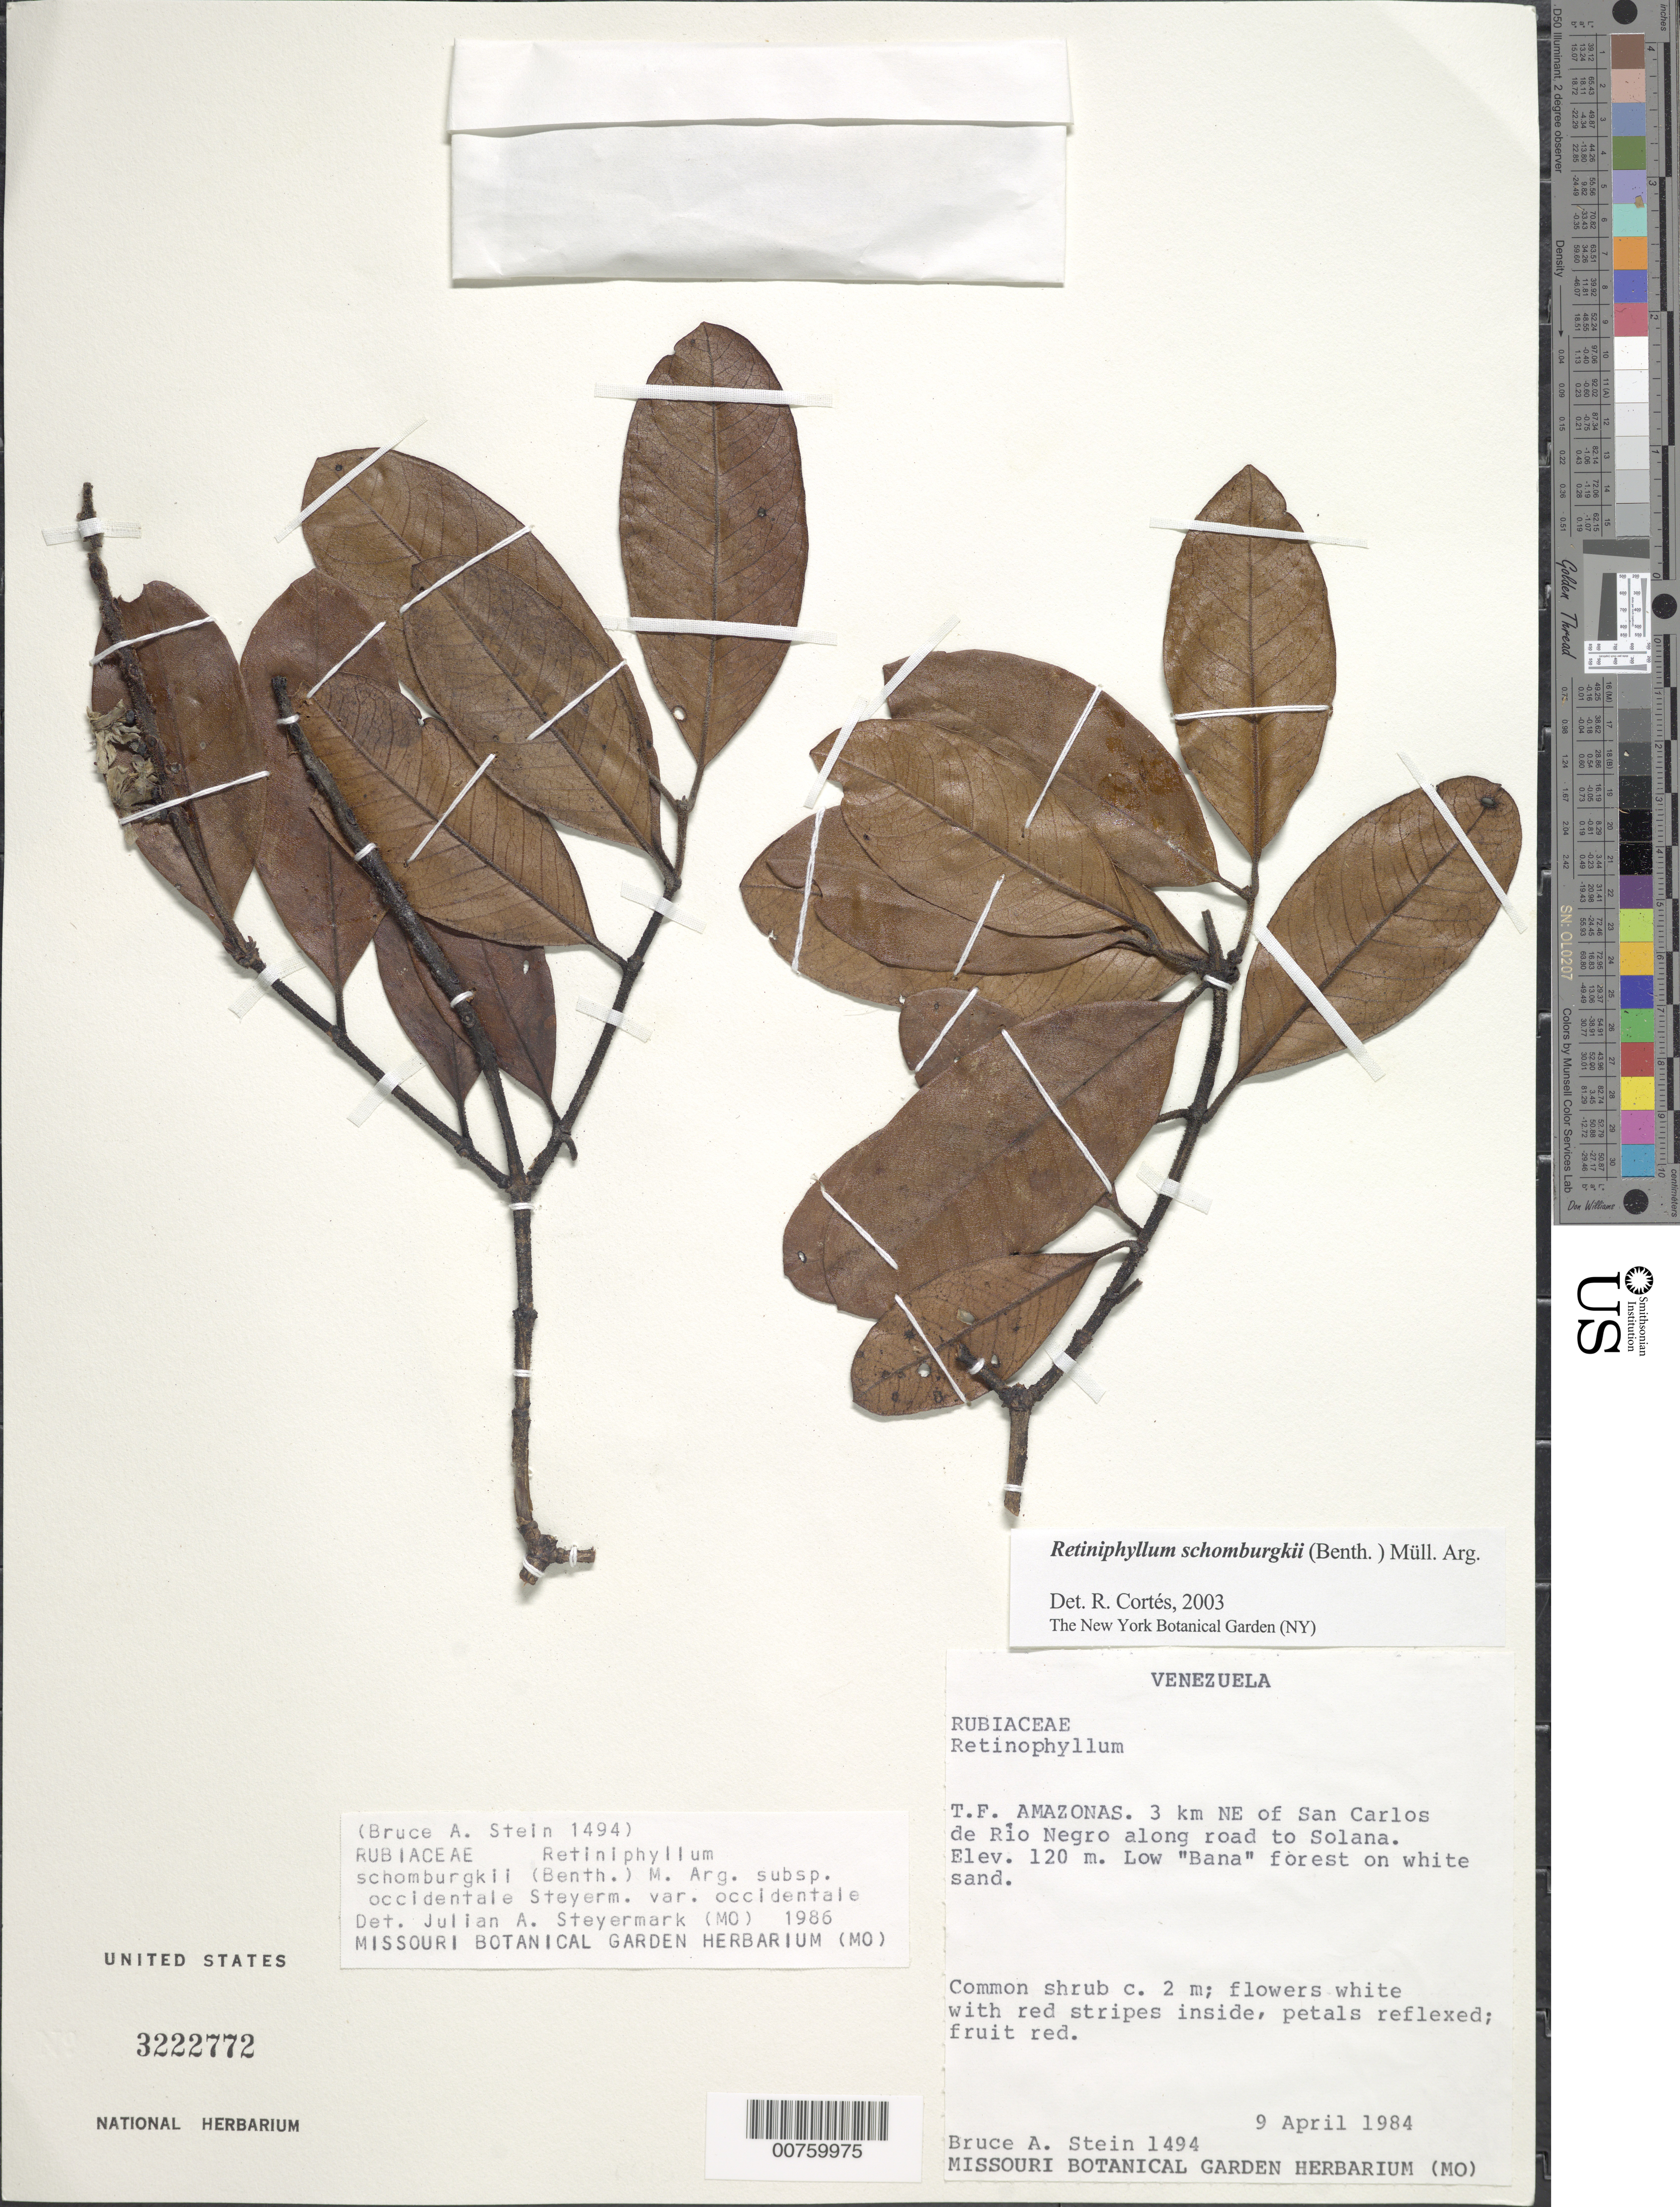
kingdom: Plantae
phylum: Tracheophyta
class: Magnoliopsida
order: Gentianales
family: Rubiaceae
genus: Retiniphyllum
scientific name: Retiniphyllum schomburgkii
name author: (Benth.) Müll. Arg.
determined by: Cortes R., G.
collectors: B. A. Stein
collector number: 1494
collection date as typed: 9-Apr-84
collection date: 1984-04-09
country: Venezuela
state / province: Amazonas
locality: San Carlos de Río Negro, 3 km NE of along road to Solana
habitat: Low "bana" forsest on white sand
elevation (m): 120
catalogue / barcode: US 3222772